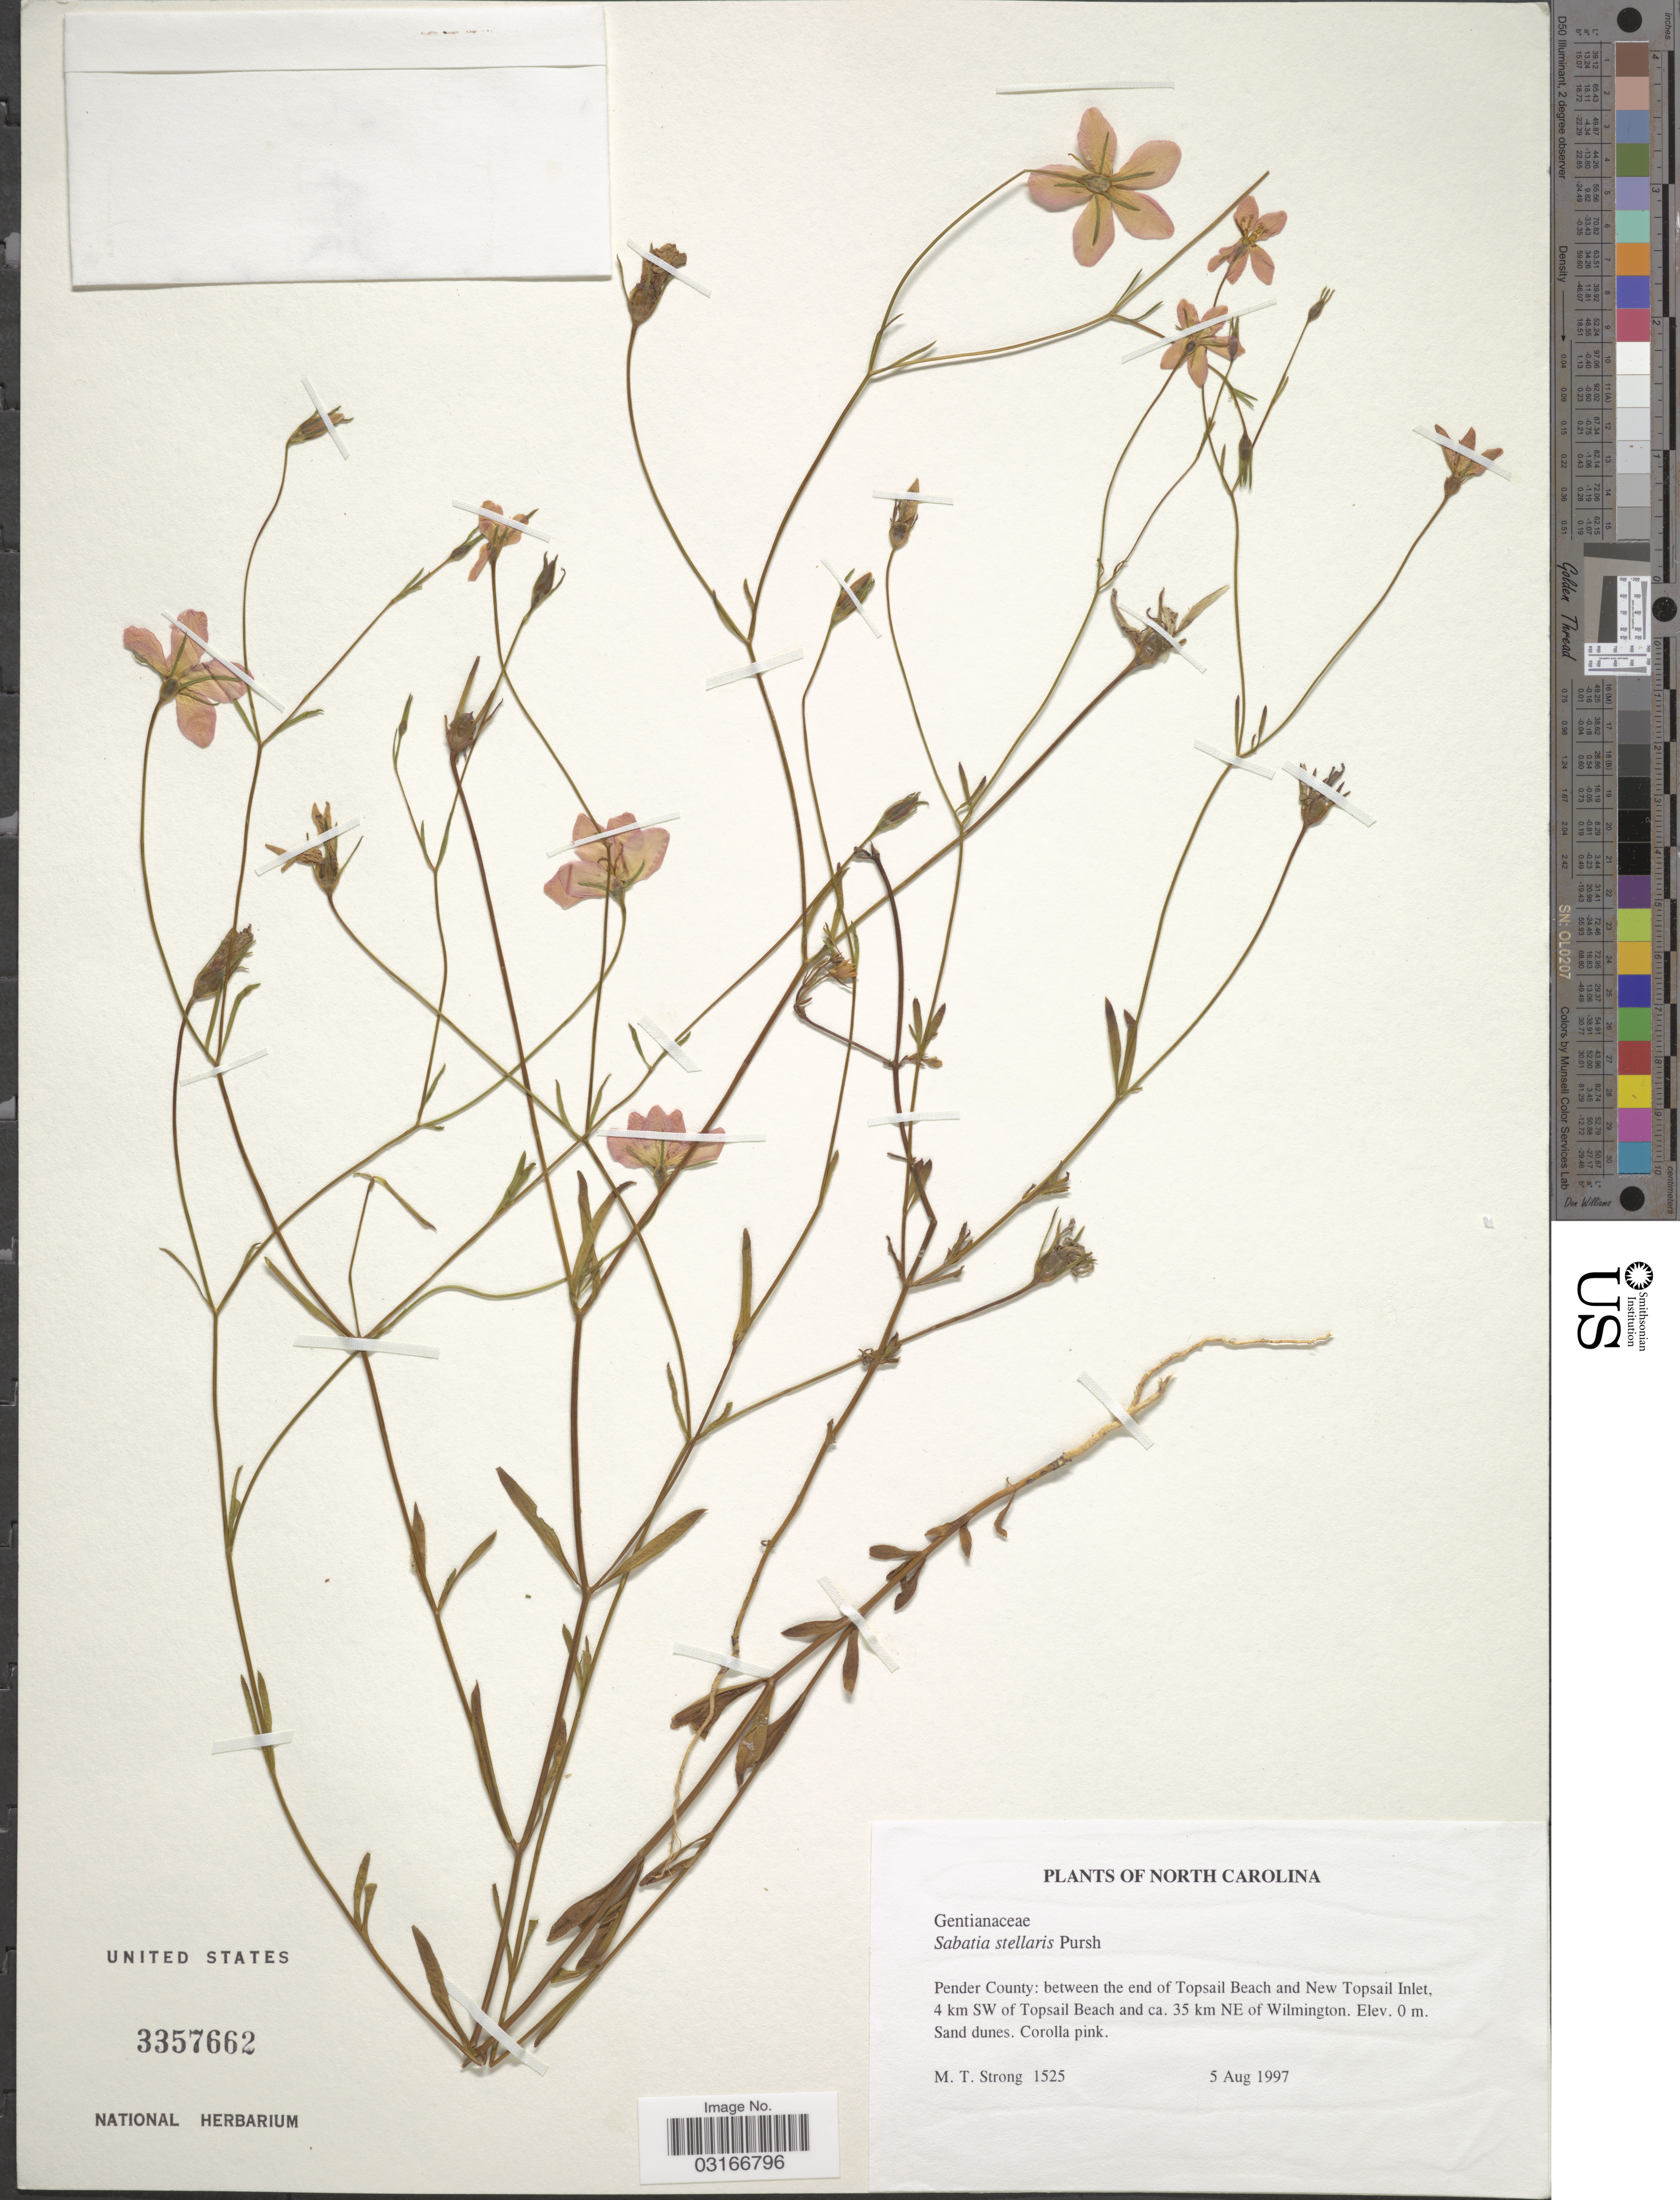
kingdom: Plantae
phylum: Tracheophyta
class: Magnoliopsida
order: Gentianales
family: Gentianaceae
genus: Sabatia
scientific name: Sabatia stellaris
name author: Pursh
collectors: M. T. Strong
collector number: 1525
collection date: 1997-08-05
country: United States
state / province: North Carolina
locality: Pender County: between the end of Topsail Beach and New Topsail Inlet, 4 km SW of Topsail Beach and ca. 35 km NE of Wilmington.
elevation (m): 0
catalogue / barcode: US 3357662